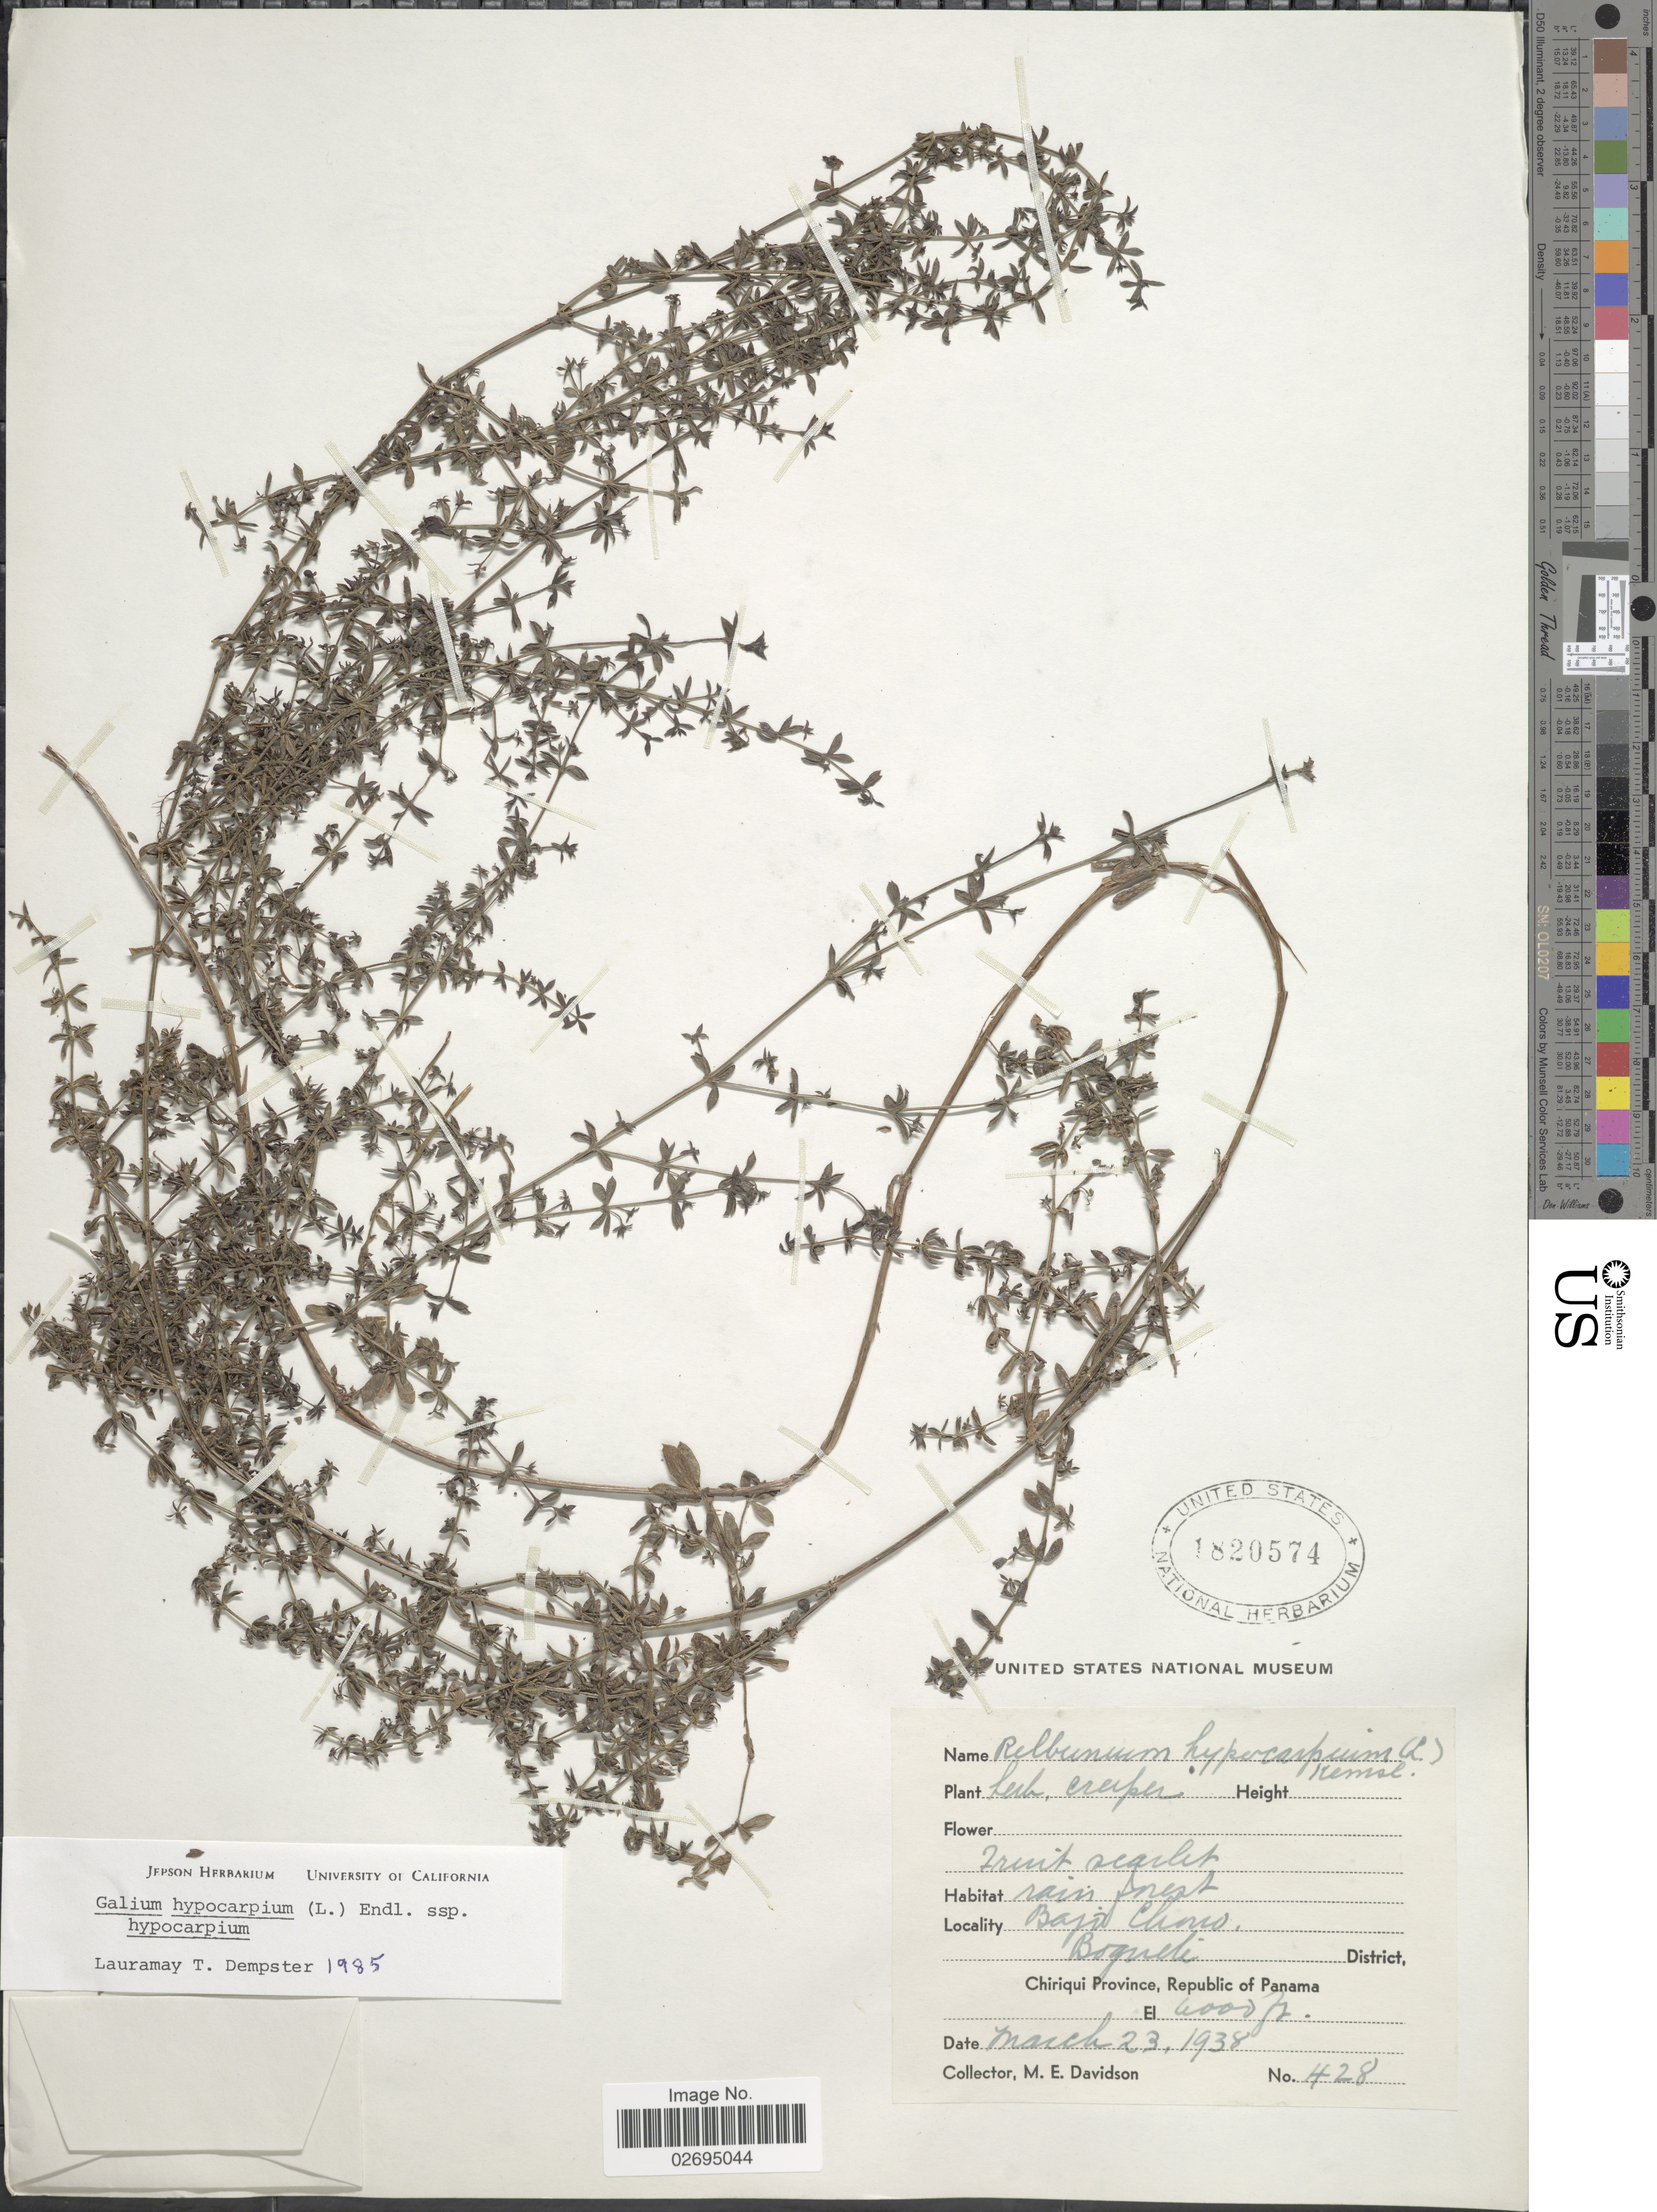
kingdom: Plantae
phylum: Tracheophyta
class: Magnoliopsida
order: Gentianales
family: Rubiaceae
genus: Galium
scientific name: Galium hypocarpium subsp. hypocarpium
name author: (L.) Endl. ex Griseb.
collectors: M. E. Davidson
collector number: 428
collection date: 1938-03-23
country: Panama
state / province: Chiriqui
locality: Bajo Chorro, Boquete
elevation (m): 1829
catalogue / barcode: US 1820574